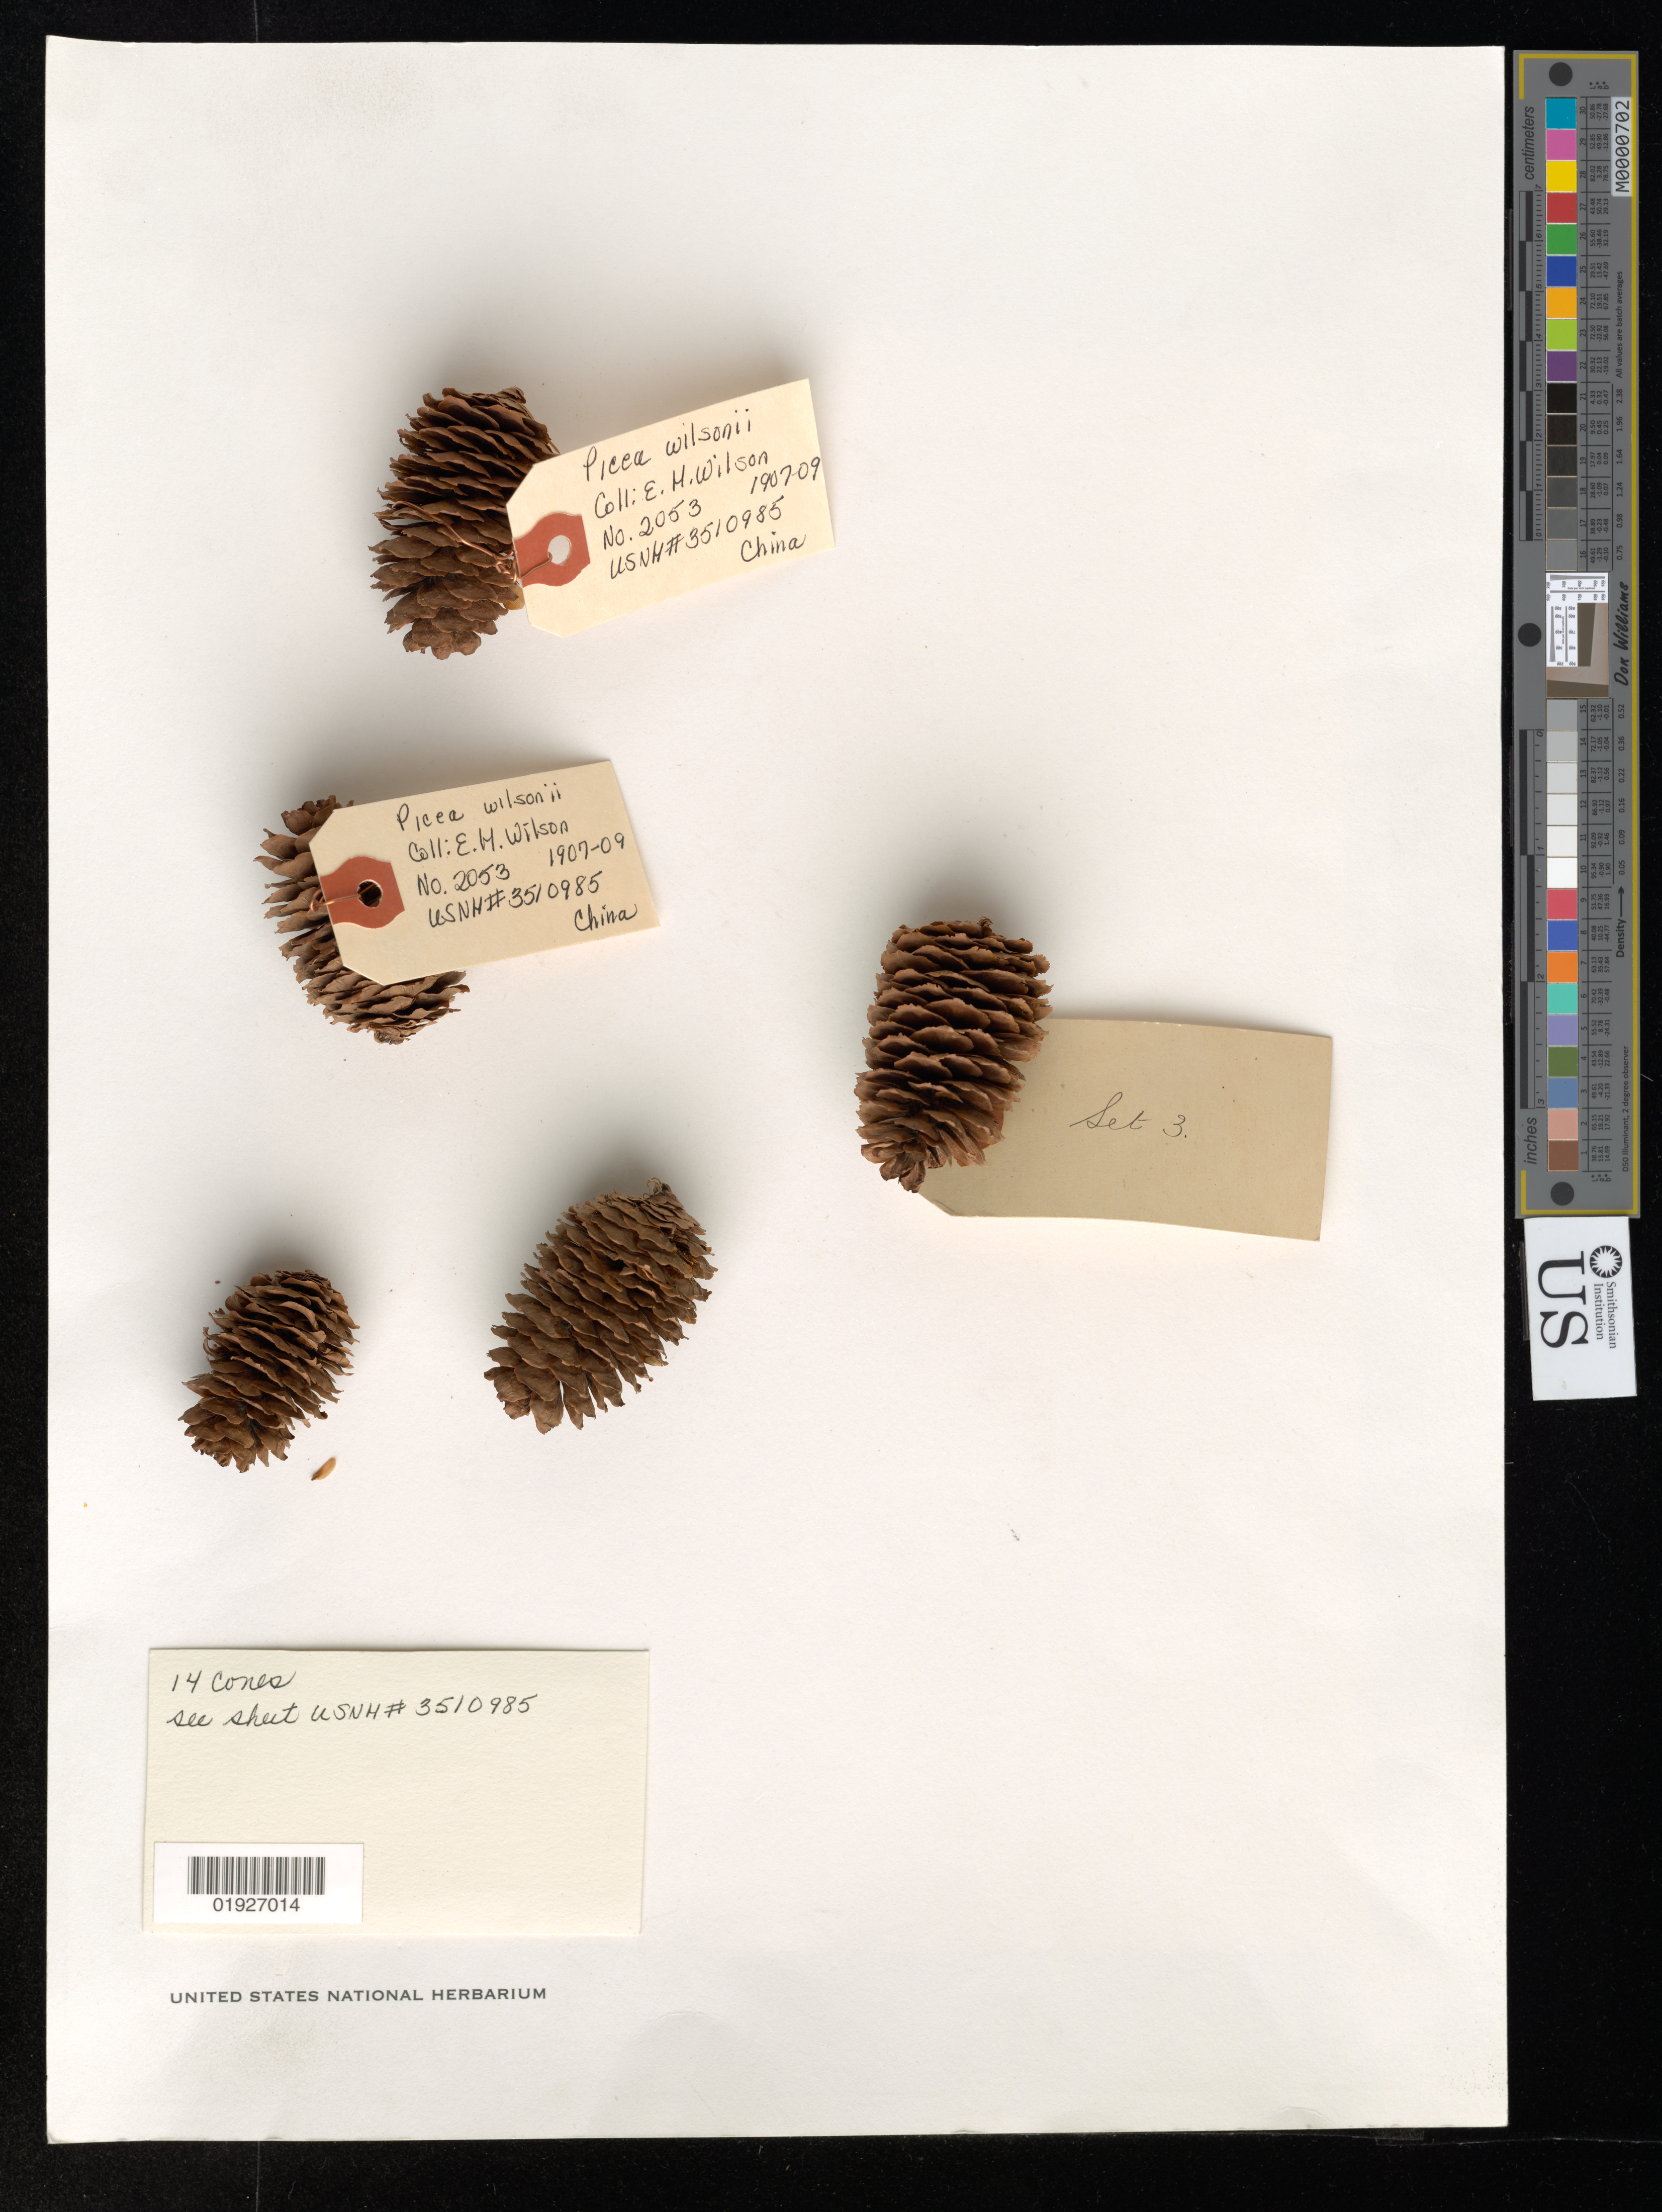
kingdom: Plantae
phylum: Tracheophyta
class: Pinopsida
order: Pinales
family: Pinaceae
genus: Picea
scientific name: Picea wilsonii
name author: Mast.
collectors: E. Wilson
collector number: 2053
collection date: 1907-06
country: China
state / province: Hubei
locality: Western Hupeh